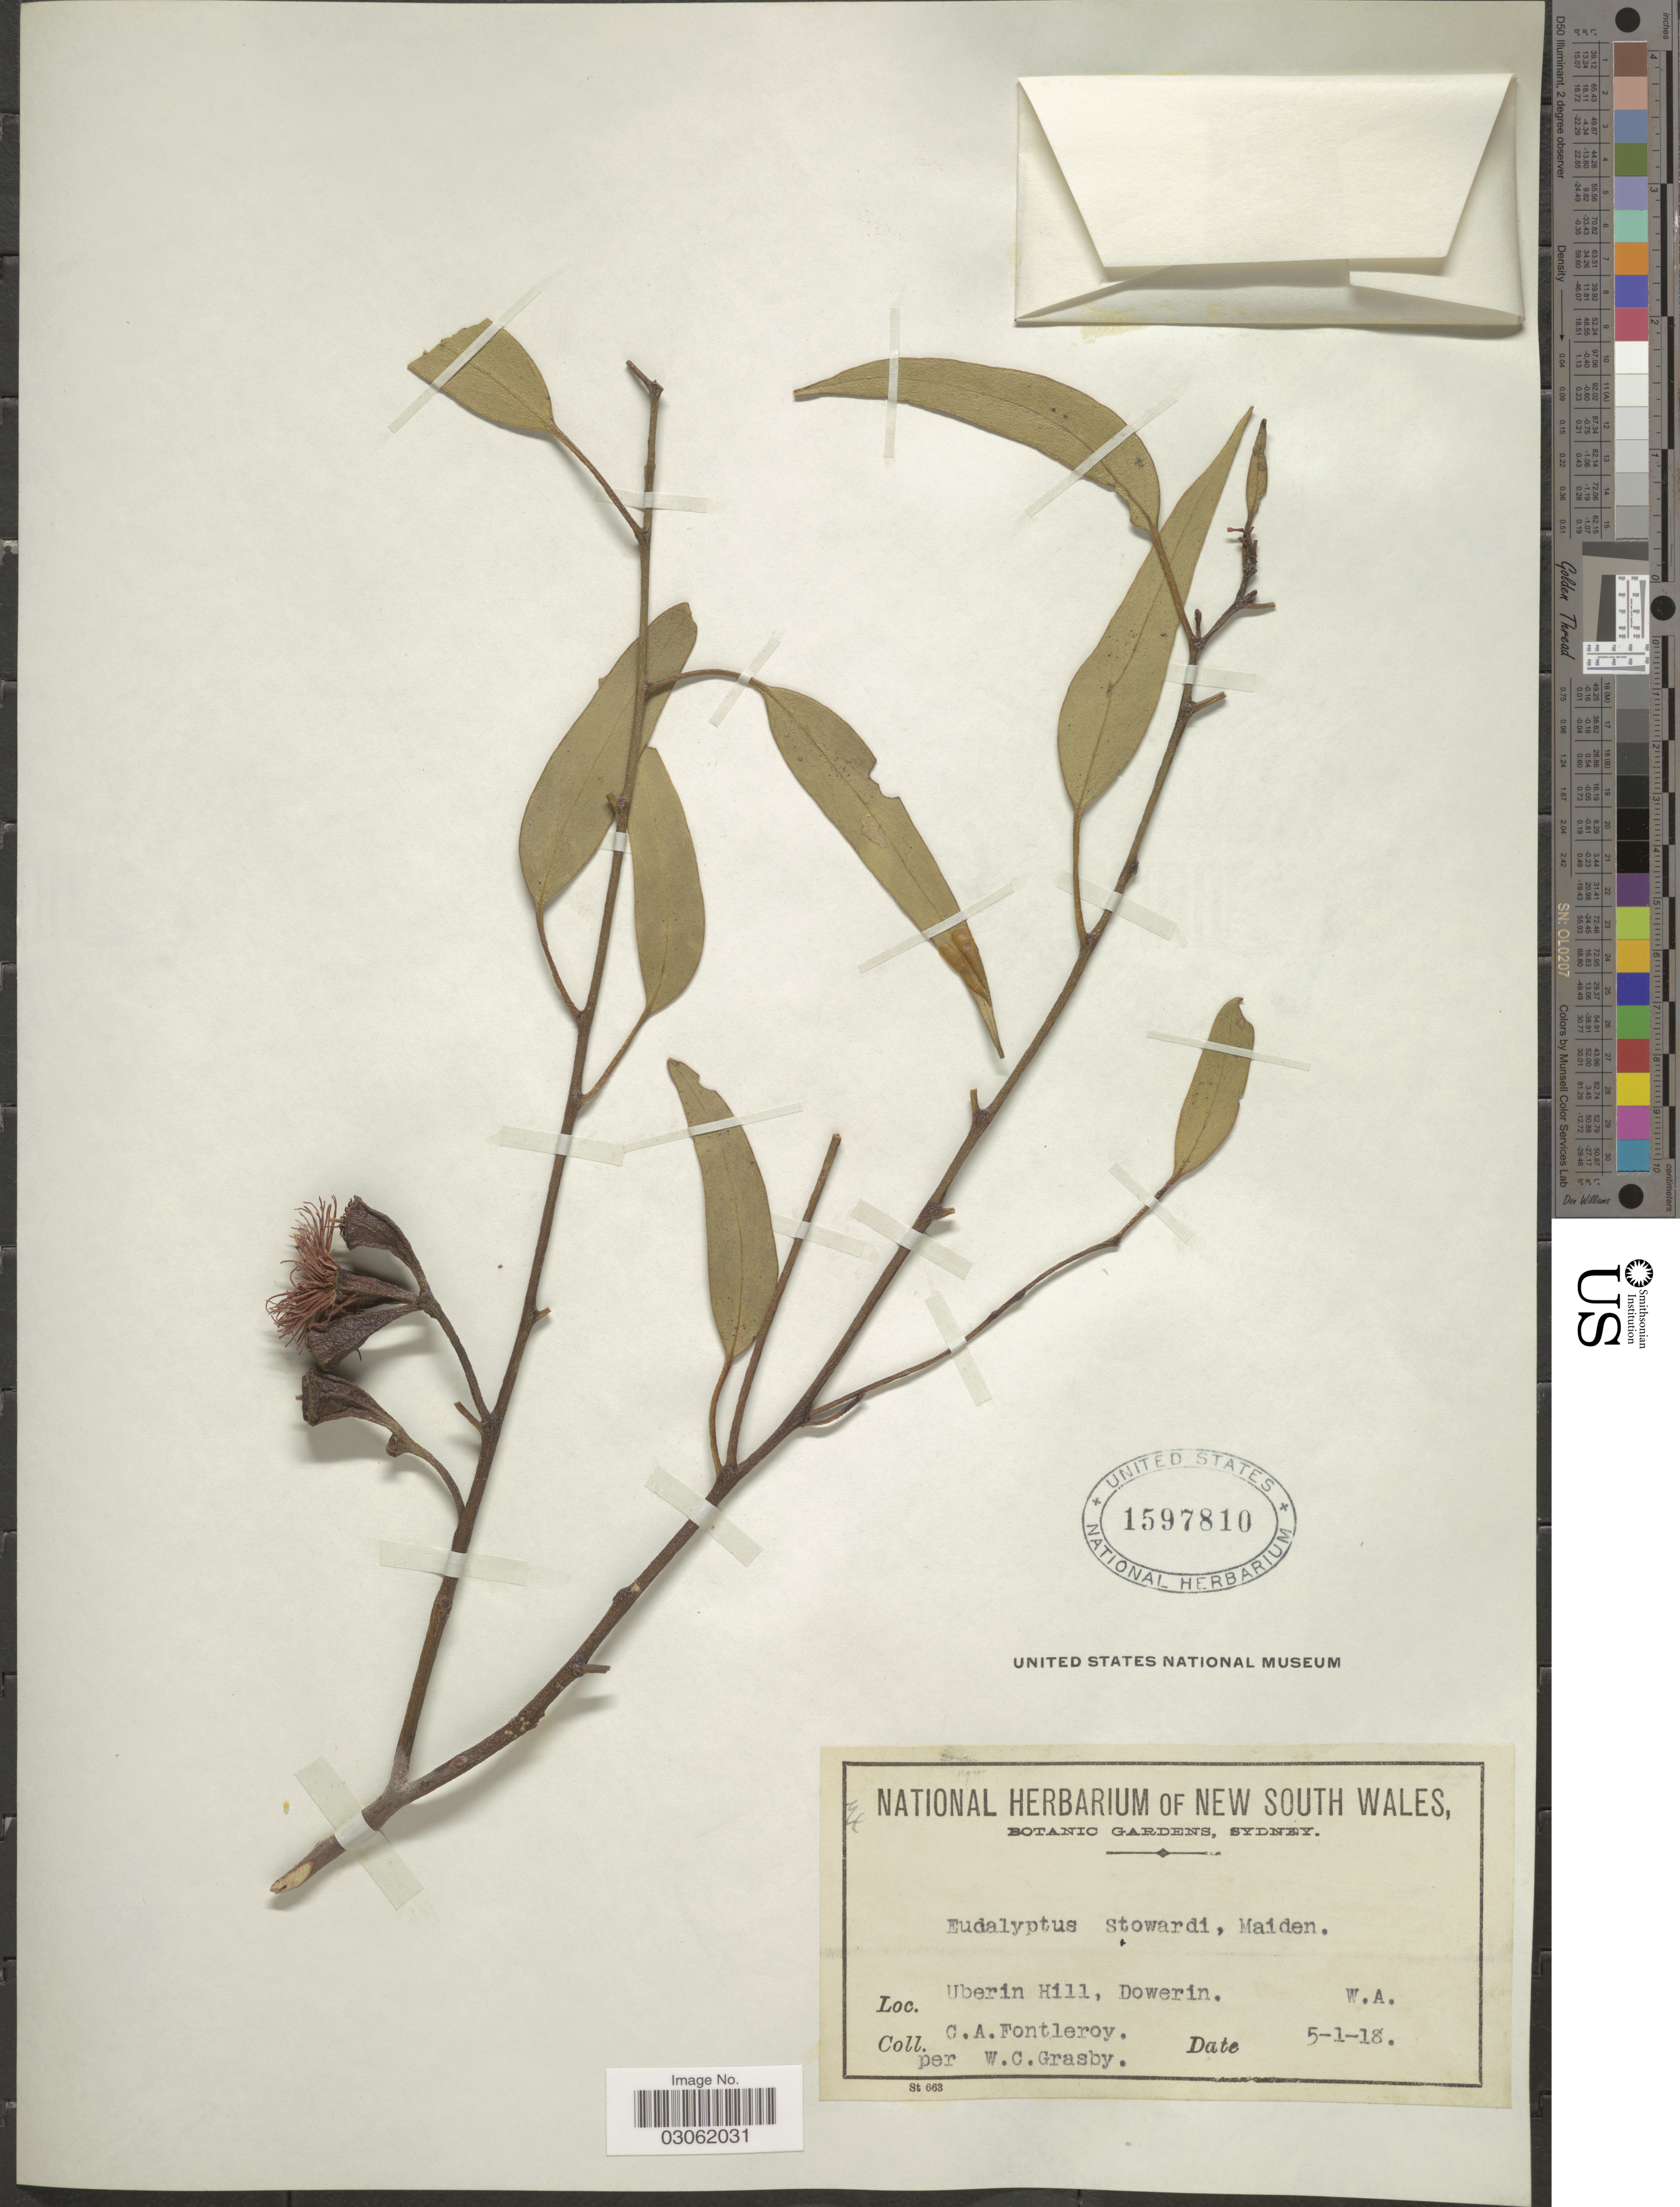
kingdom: Plantae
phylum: Tracheophyta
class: Magnoliopsida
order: Myrtales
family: Myrtaceae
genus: Eucalyptus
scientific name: Eucalyptus stowardii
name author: Maiden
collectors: C. A. Fontleroy & W. Grasby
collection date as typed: Transcribed d/m/y: 5/1/18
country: Australia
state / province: Western Australia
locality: Urben Hill, Dowerin. W. A.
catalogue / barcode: US 1597810